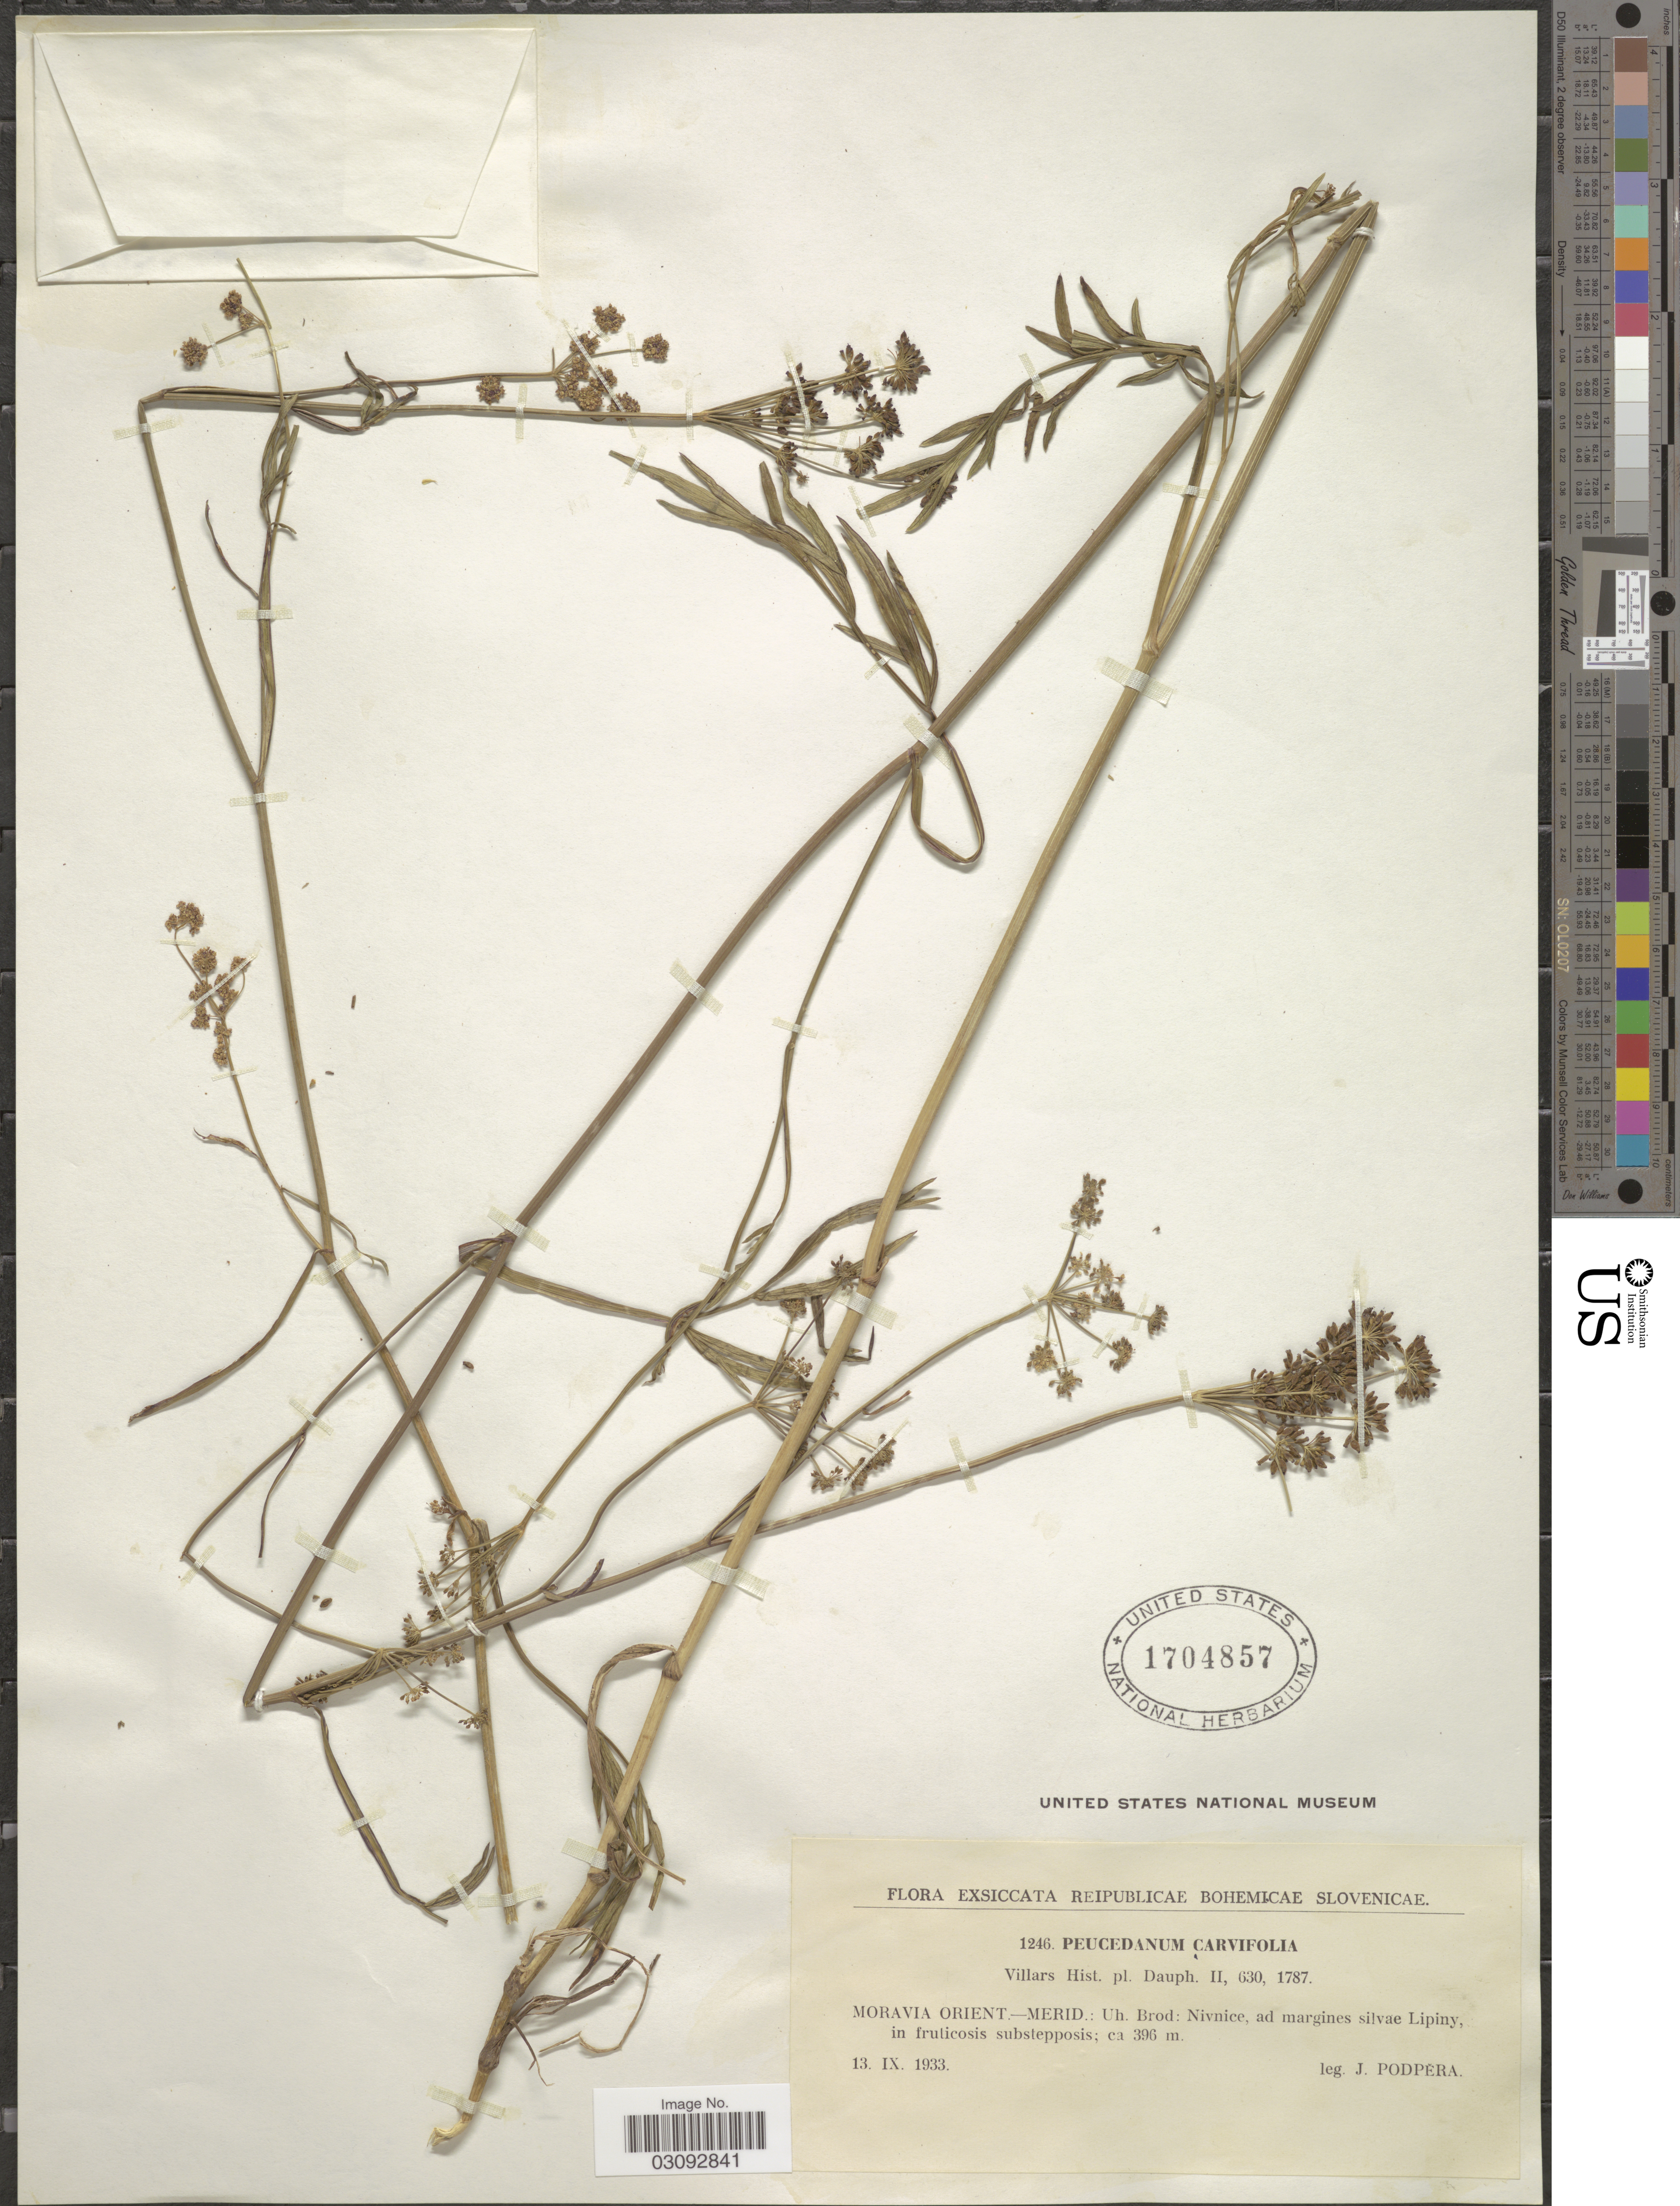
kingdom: Plantae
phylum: Tracheophyta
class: Magnoliopsida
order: Apiales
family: Apiaceae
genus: Peucedanum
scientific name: Peucedanum carvifolia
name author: Vill.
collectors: J. Podpera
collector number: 1246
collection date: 1933-09-13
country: Czechia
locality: Reipublicae Bohemicae Slovenicae. Moravia Orient. - Merid.: Uh. Brod: Nivnice, ad margines silvae Lipiny, in fruticosis substepposis.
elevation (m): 396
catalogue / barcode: US 1704857